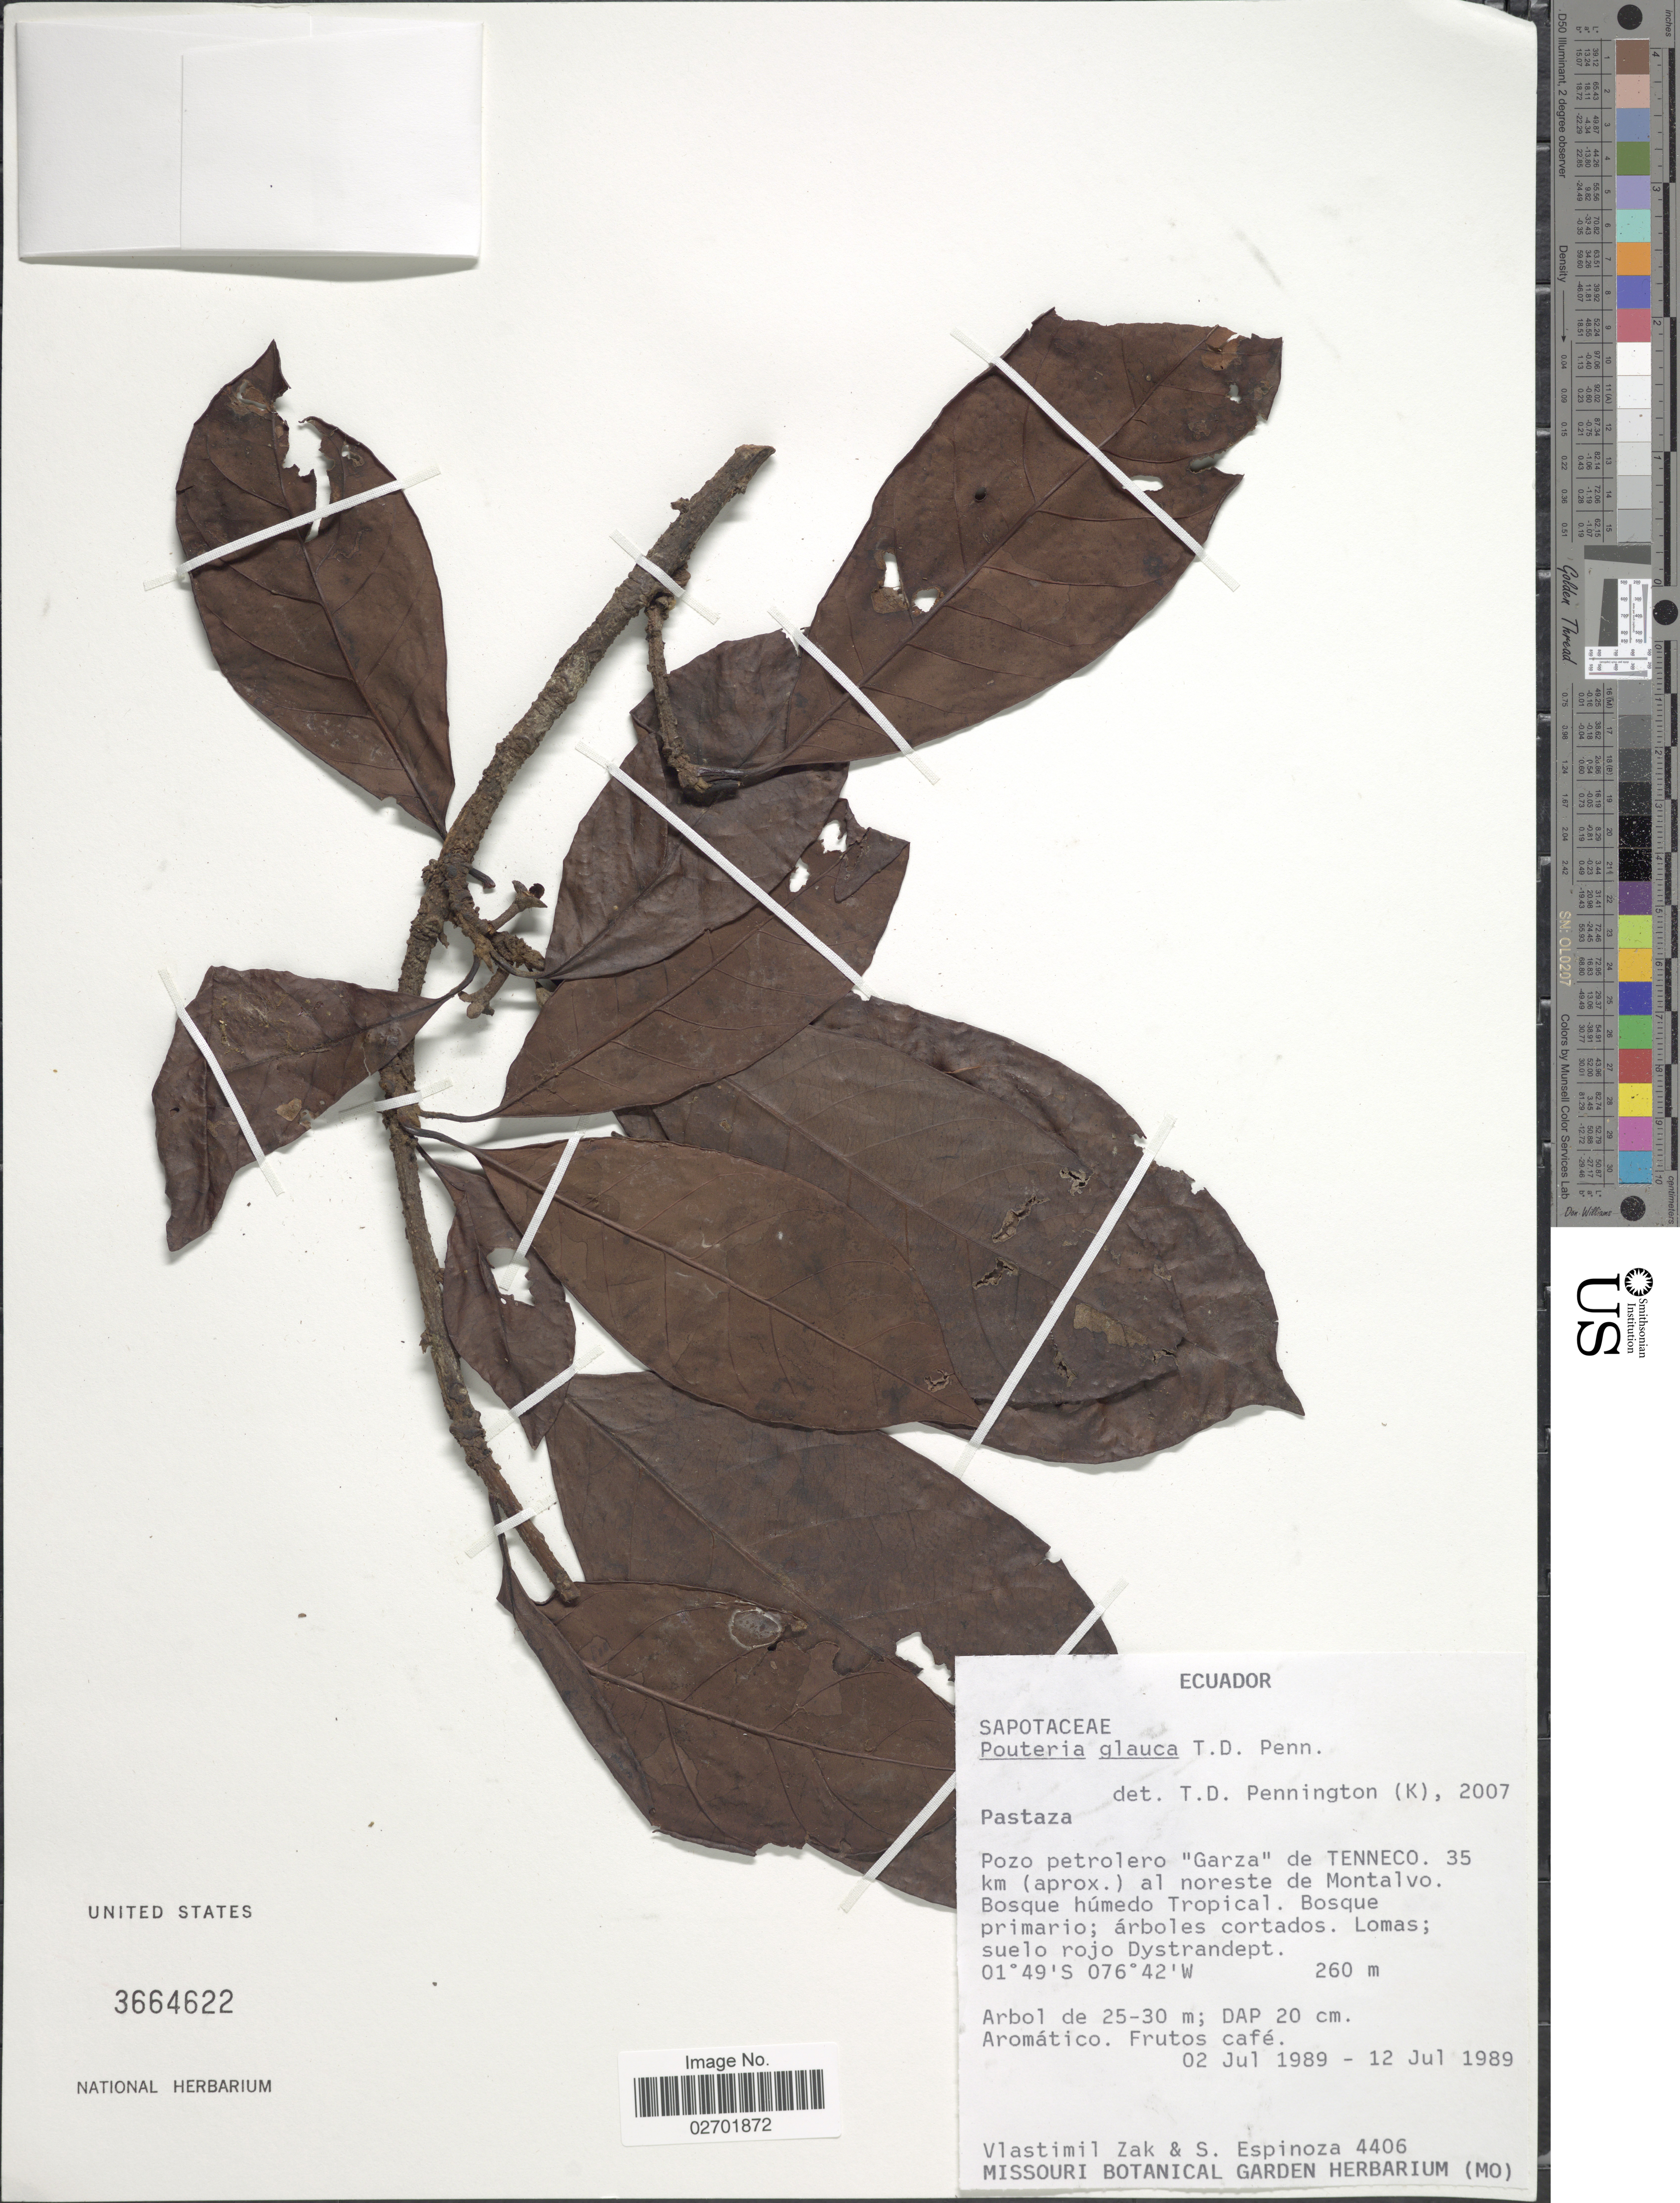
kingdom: Plantae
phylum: Tracheophyta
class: Magnoliopsida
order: Ericales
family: Sapotaceae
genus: Pouteria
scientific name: Pouteria glauca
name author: T.D. Penn.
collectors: V. Zak & S. Espinoza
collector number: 4406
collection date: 1989-07-02/1989-07-12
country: Ecuador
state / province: Pastaza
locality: Pastaza, Pozo petrolero "Garza" de Tenneco, 35 km (aprox.) al noreste de Montalvo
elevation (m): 260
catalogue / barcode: US 3664622